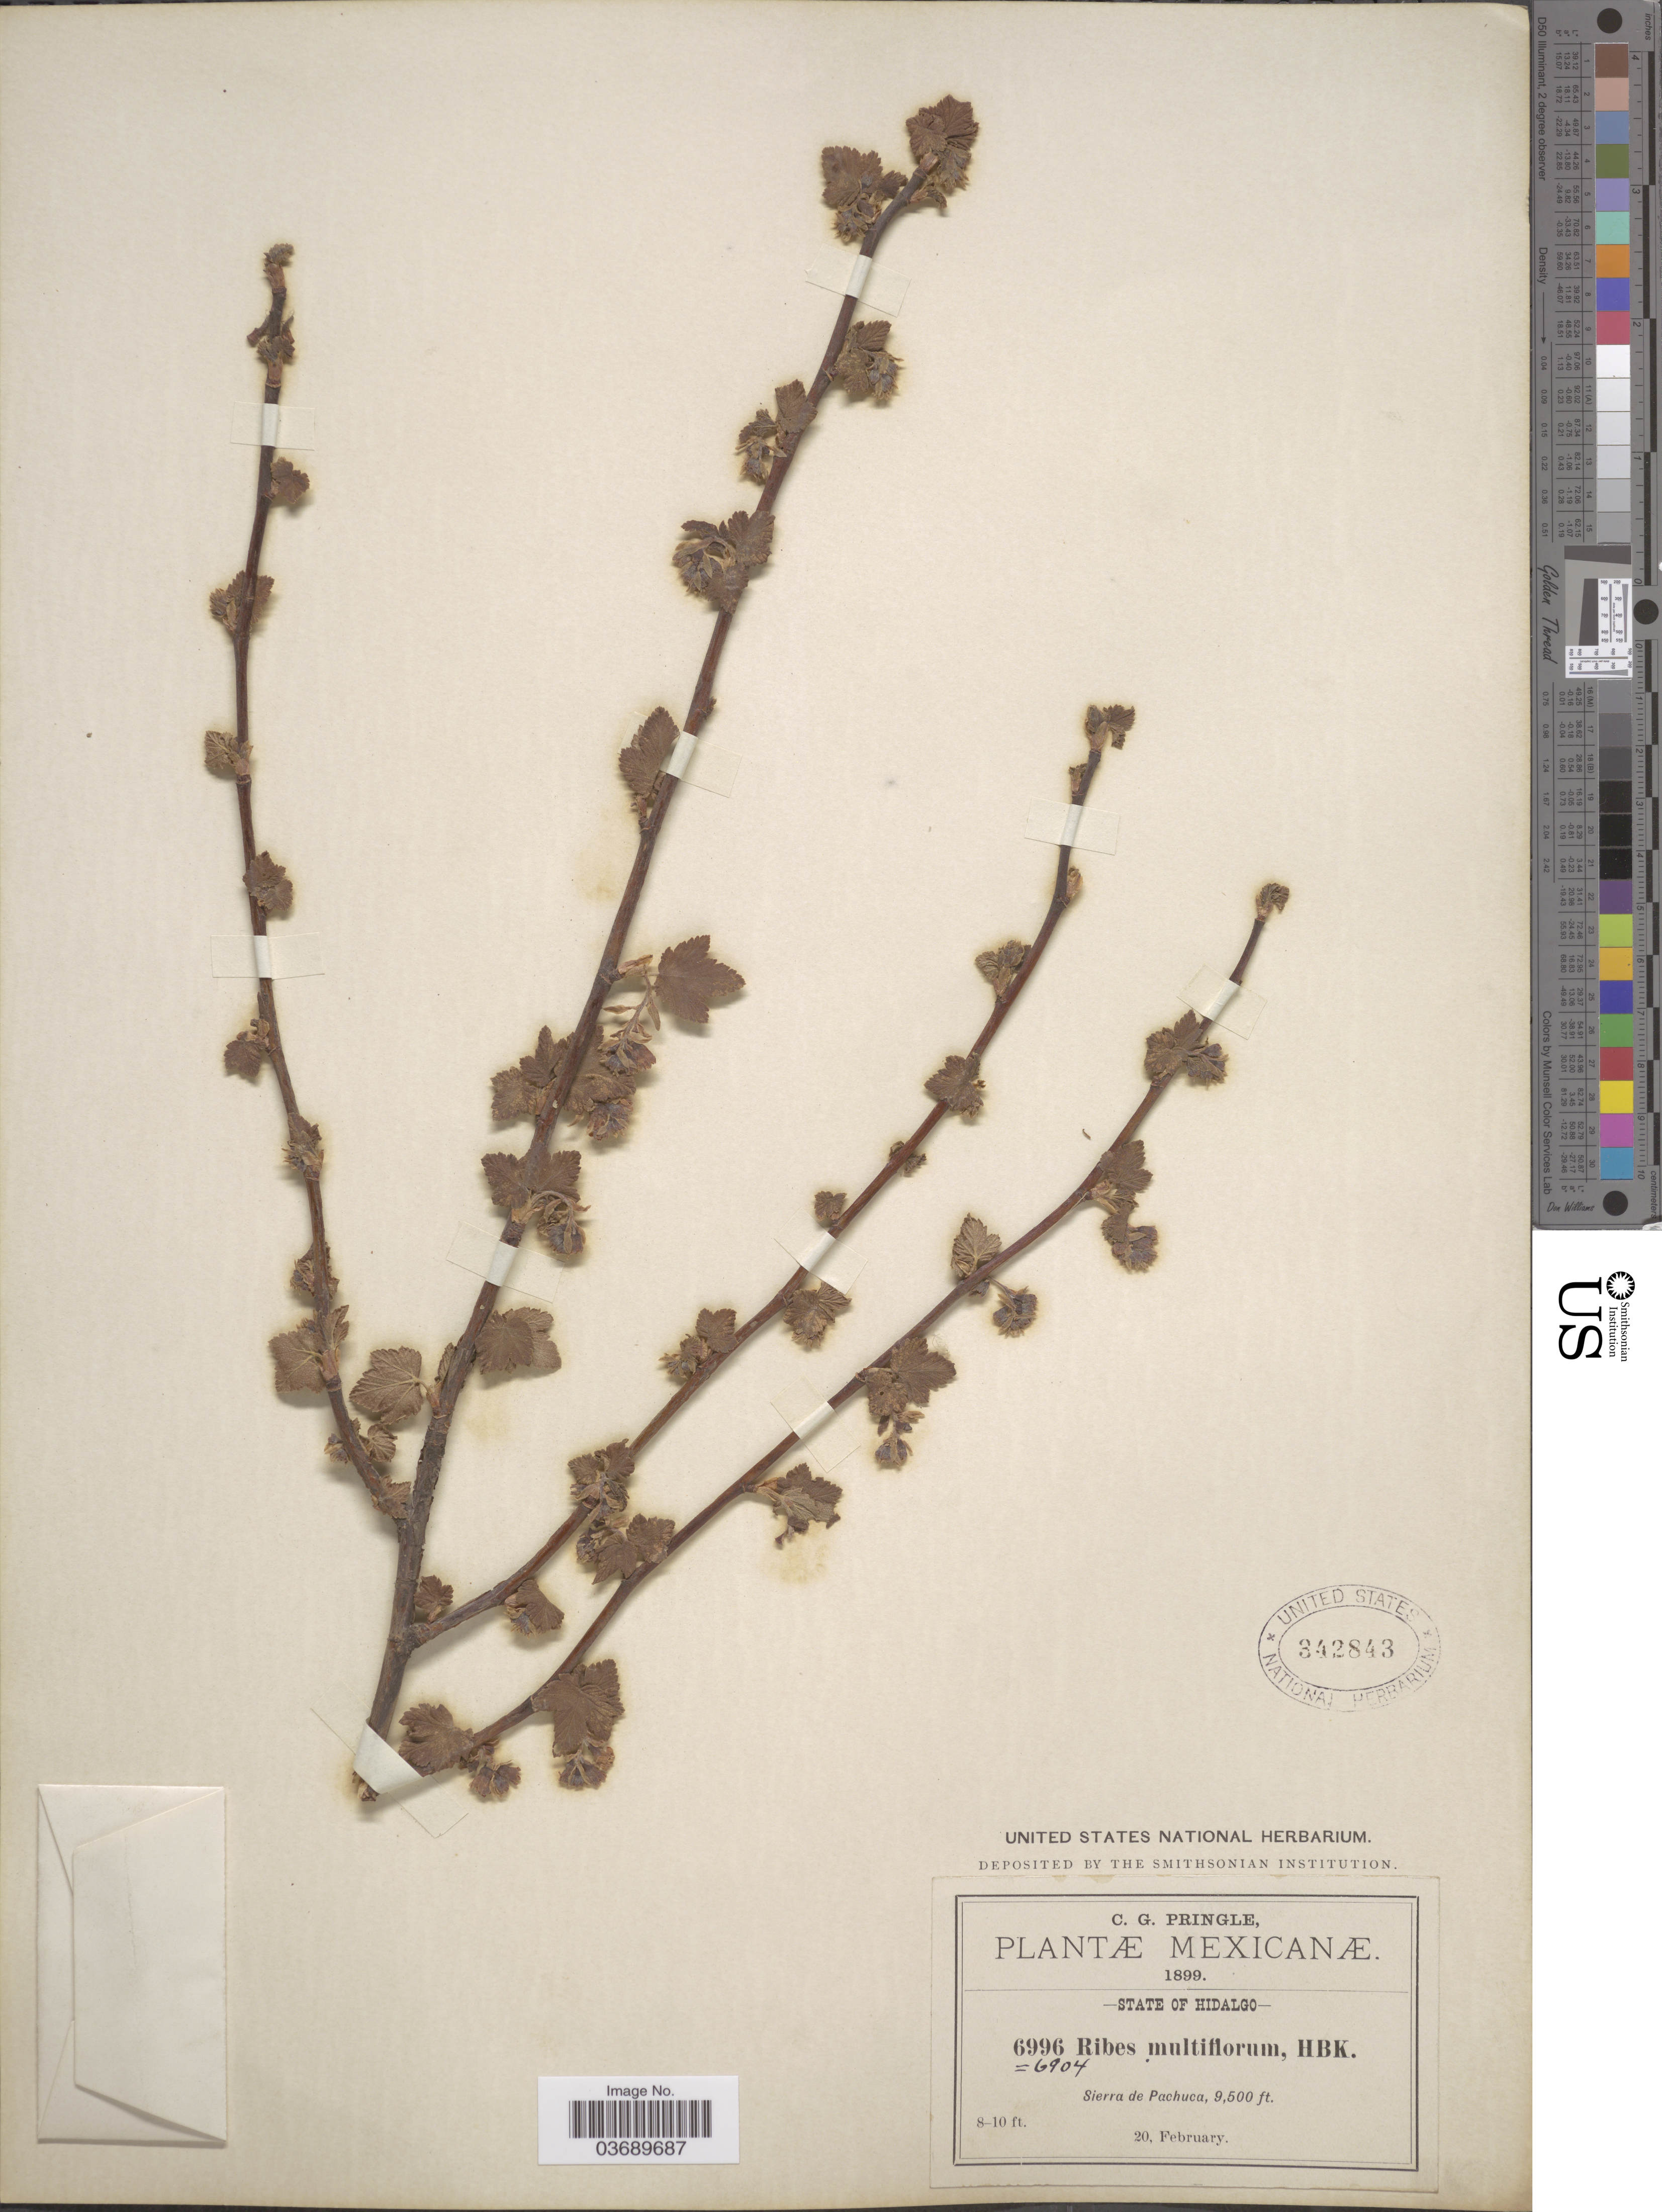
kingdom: Plantae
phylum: Tracheophyta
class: Magnoliopsida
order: Saxifragales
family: Grossulariaceae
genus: Ribes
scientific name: Ribes affine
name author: Kunth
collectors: C. G. Pringle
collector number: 6996=6904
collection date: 1899-02-20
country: Mexico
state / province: Hidalgo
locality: State of Hidalgo. Sierra de Pachuca.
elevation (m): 2896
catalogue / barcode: US 342843